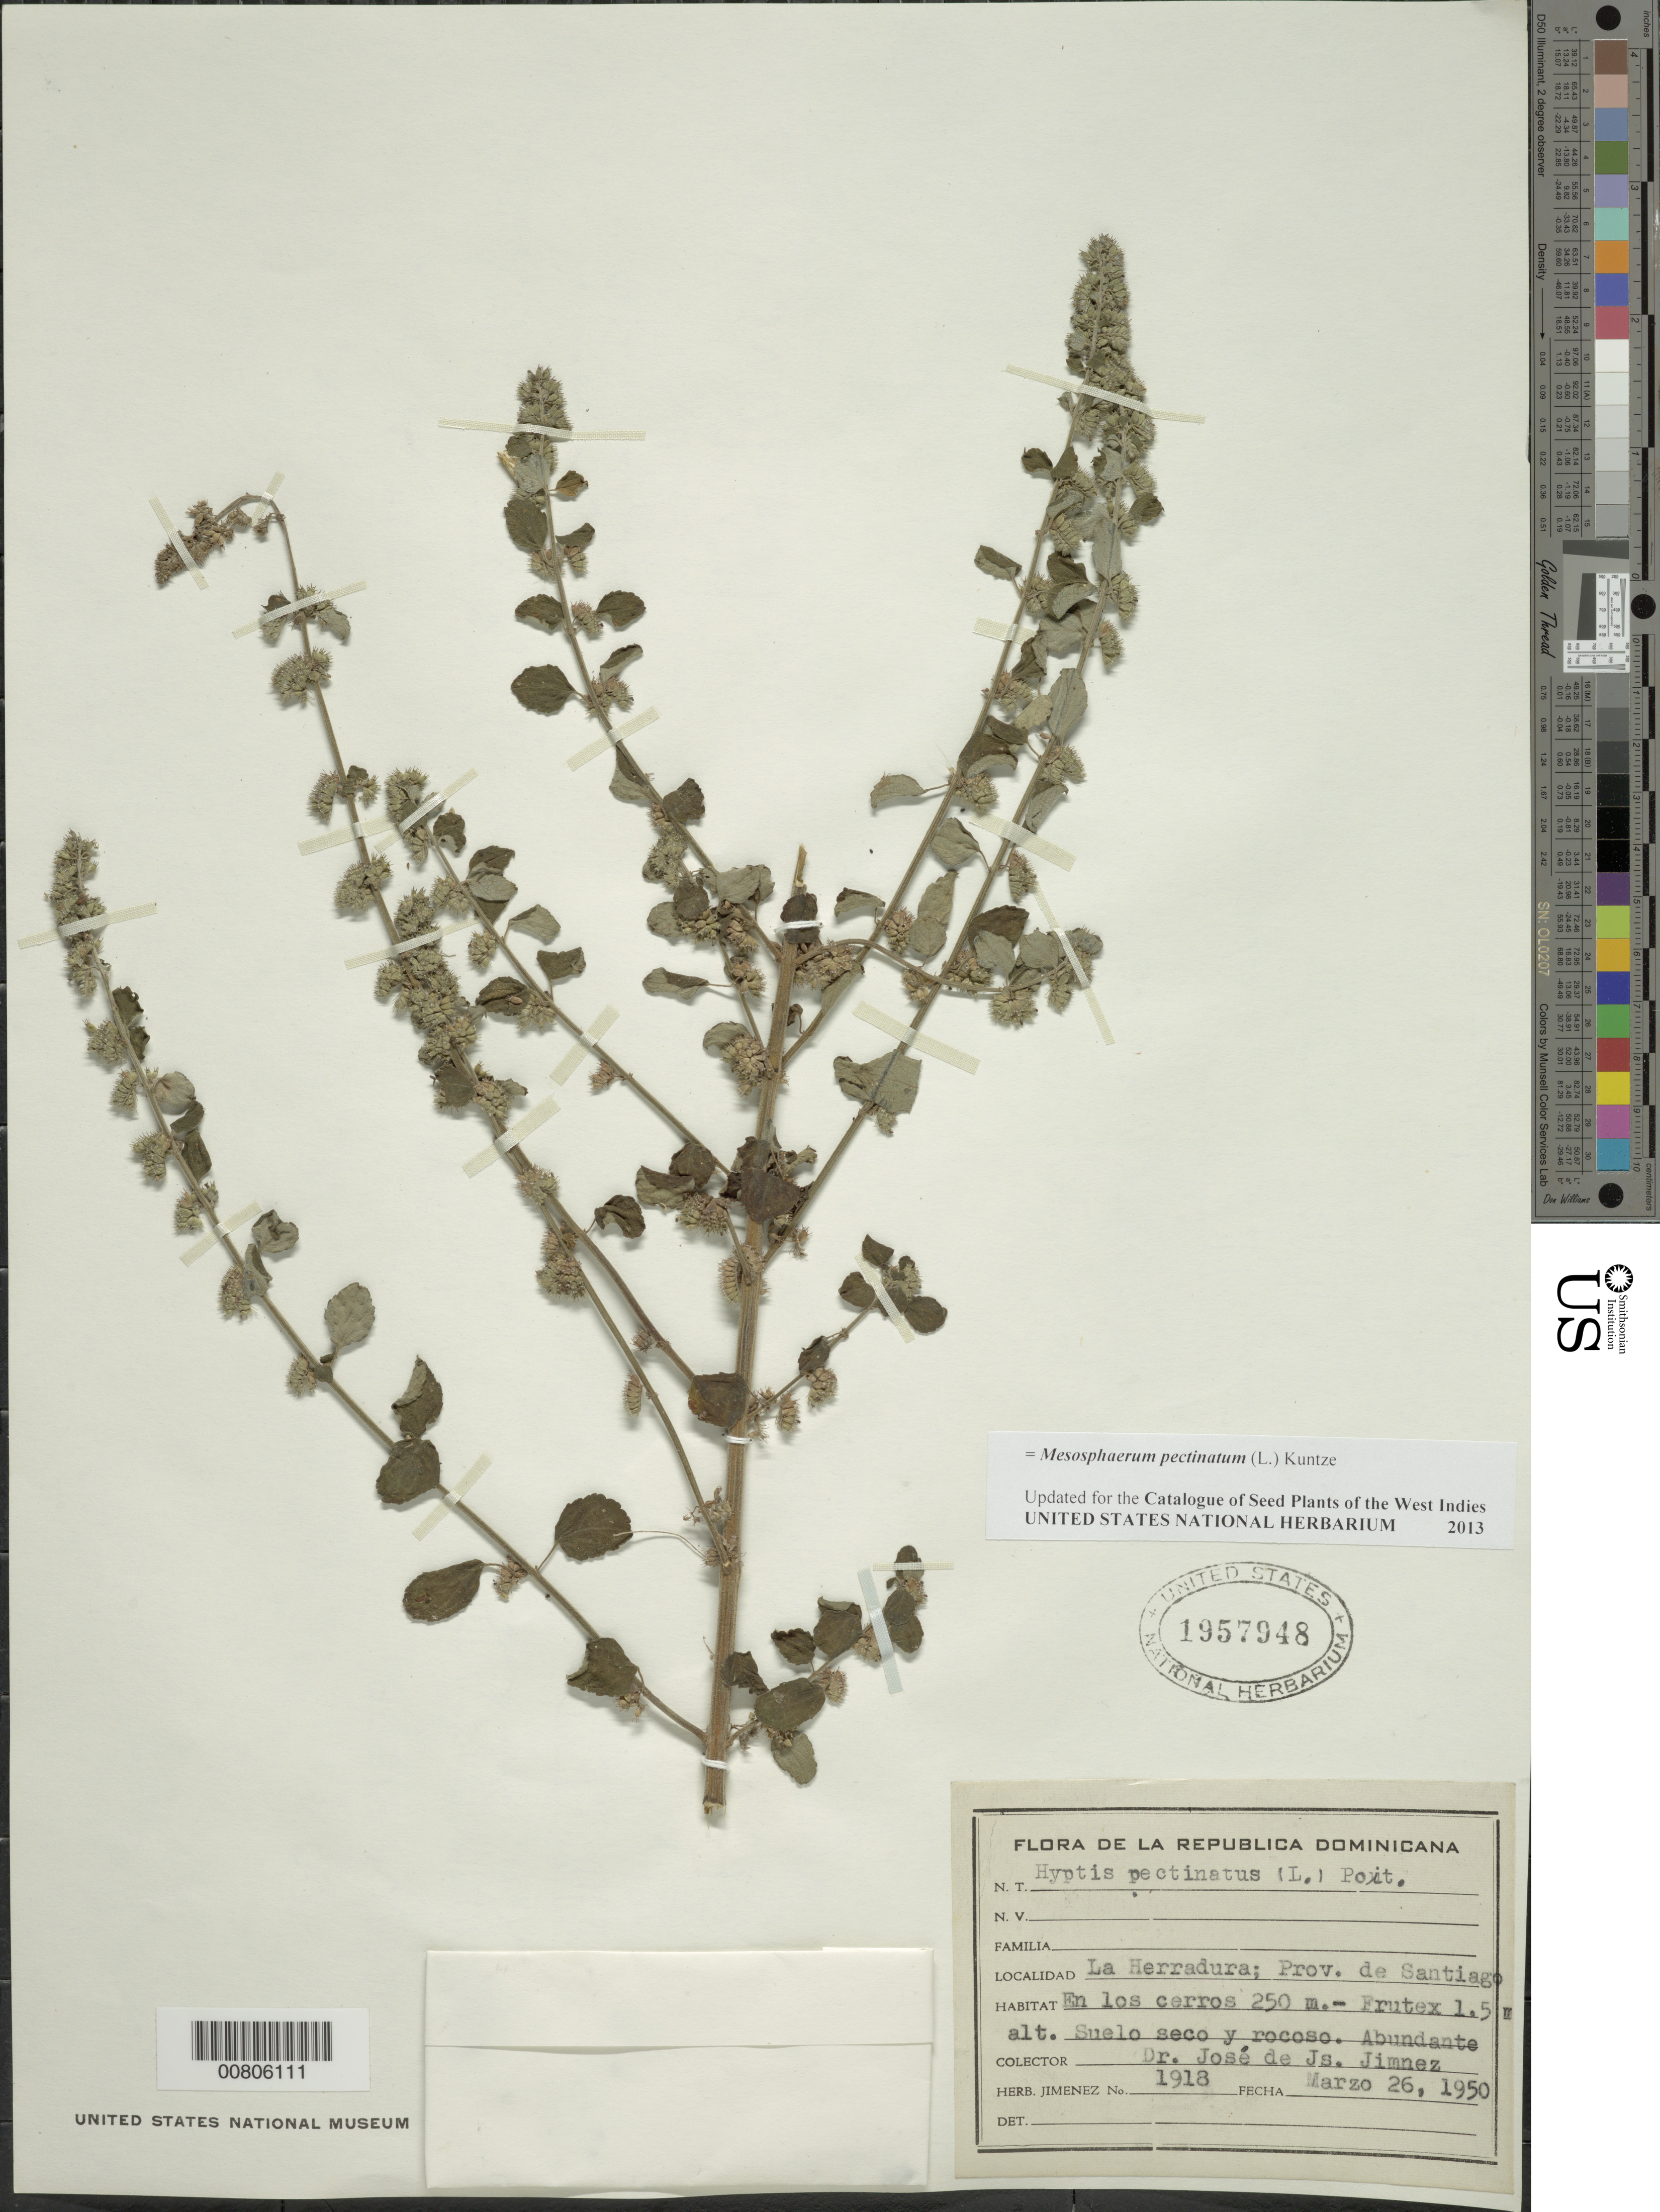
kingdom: Plantae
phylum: Tracheophyta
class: Magnoliopsida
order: Lamiales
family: Lamiaceae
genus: Mesosphaerum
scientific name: Mesosphaerum pectinatum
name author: (L.) Kuntze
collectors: J. J. Jiménez Almonte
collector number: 1918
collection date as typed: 26 Mar 1950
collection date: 1950-03-26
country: Dominican Republic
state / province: Santiago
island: Hispaniola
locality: La Herradura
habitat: En los cerros, suelo seco y rocoso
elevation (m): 250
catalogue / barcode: US 1957948